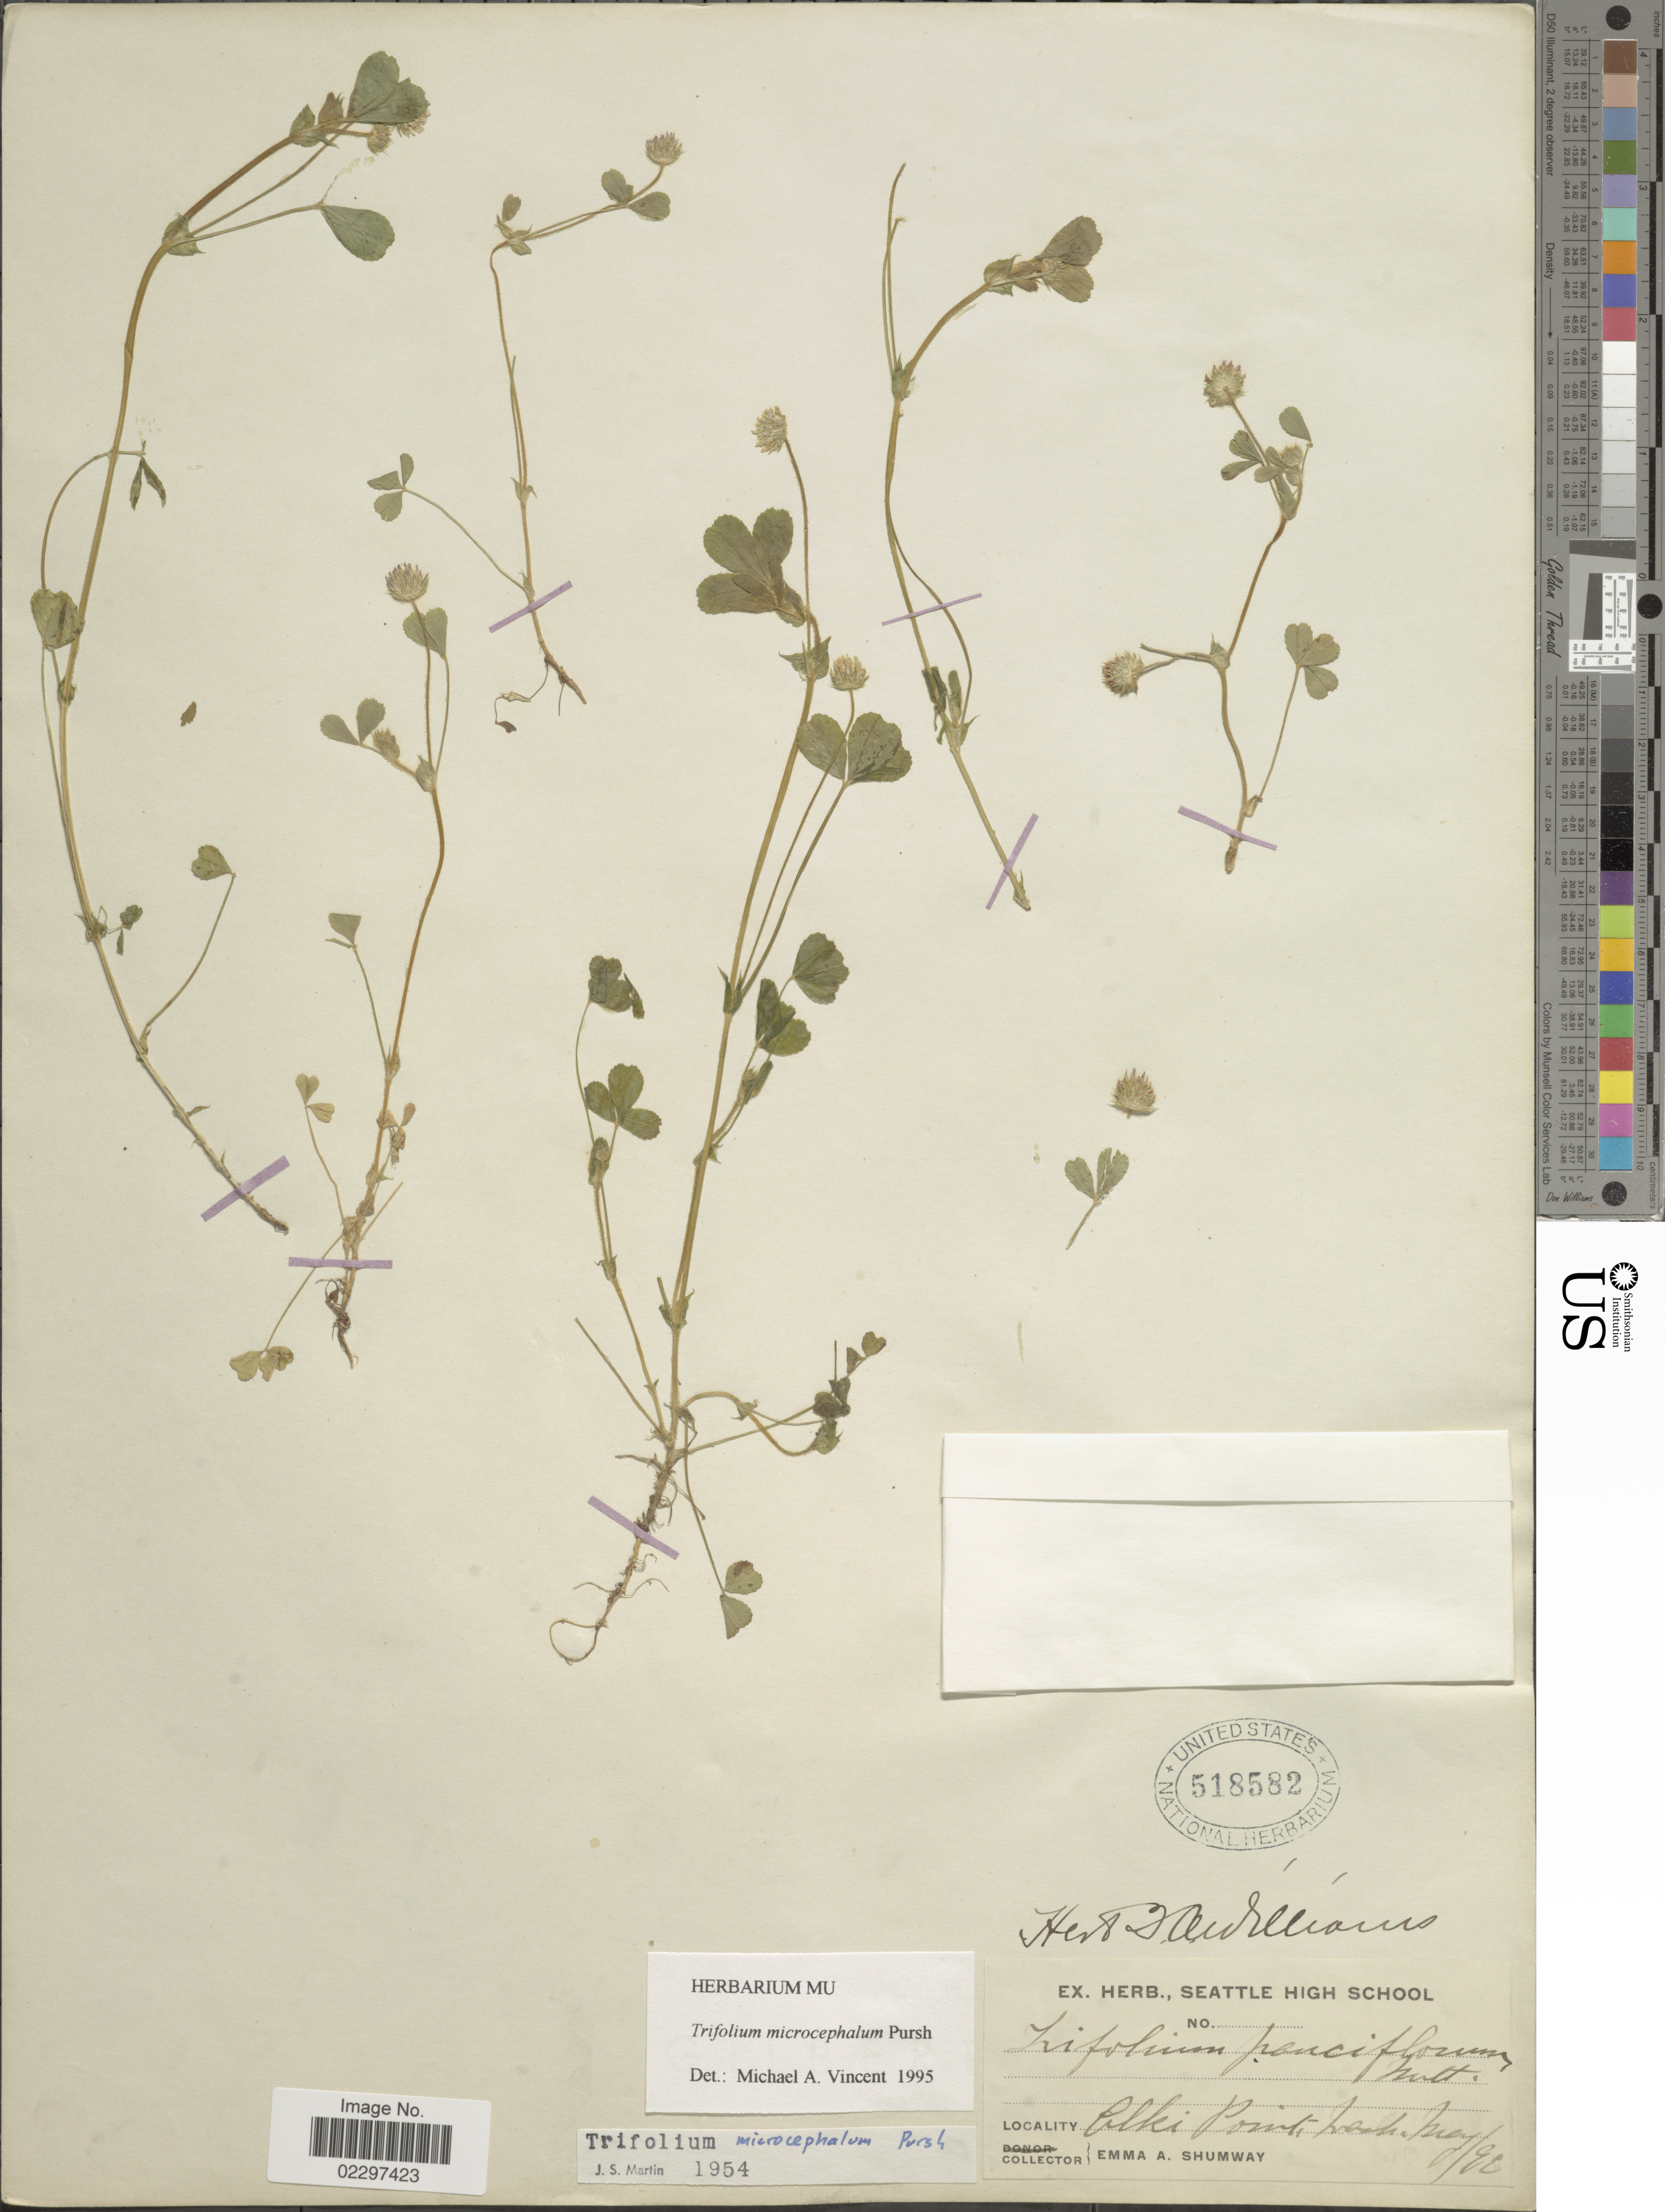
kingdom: Plantae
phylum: Tracheophyta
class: Magnoliopsida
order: Fabales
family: Fabaceae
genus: Trifolium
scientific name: Trifolium microcephalum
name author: Pursh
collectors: E. Shumway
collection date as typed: Transcribed d/m/y: /5/92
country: United States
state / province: Washington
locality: Alki Point.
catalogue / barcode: US 518582